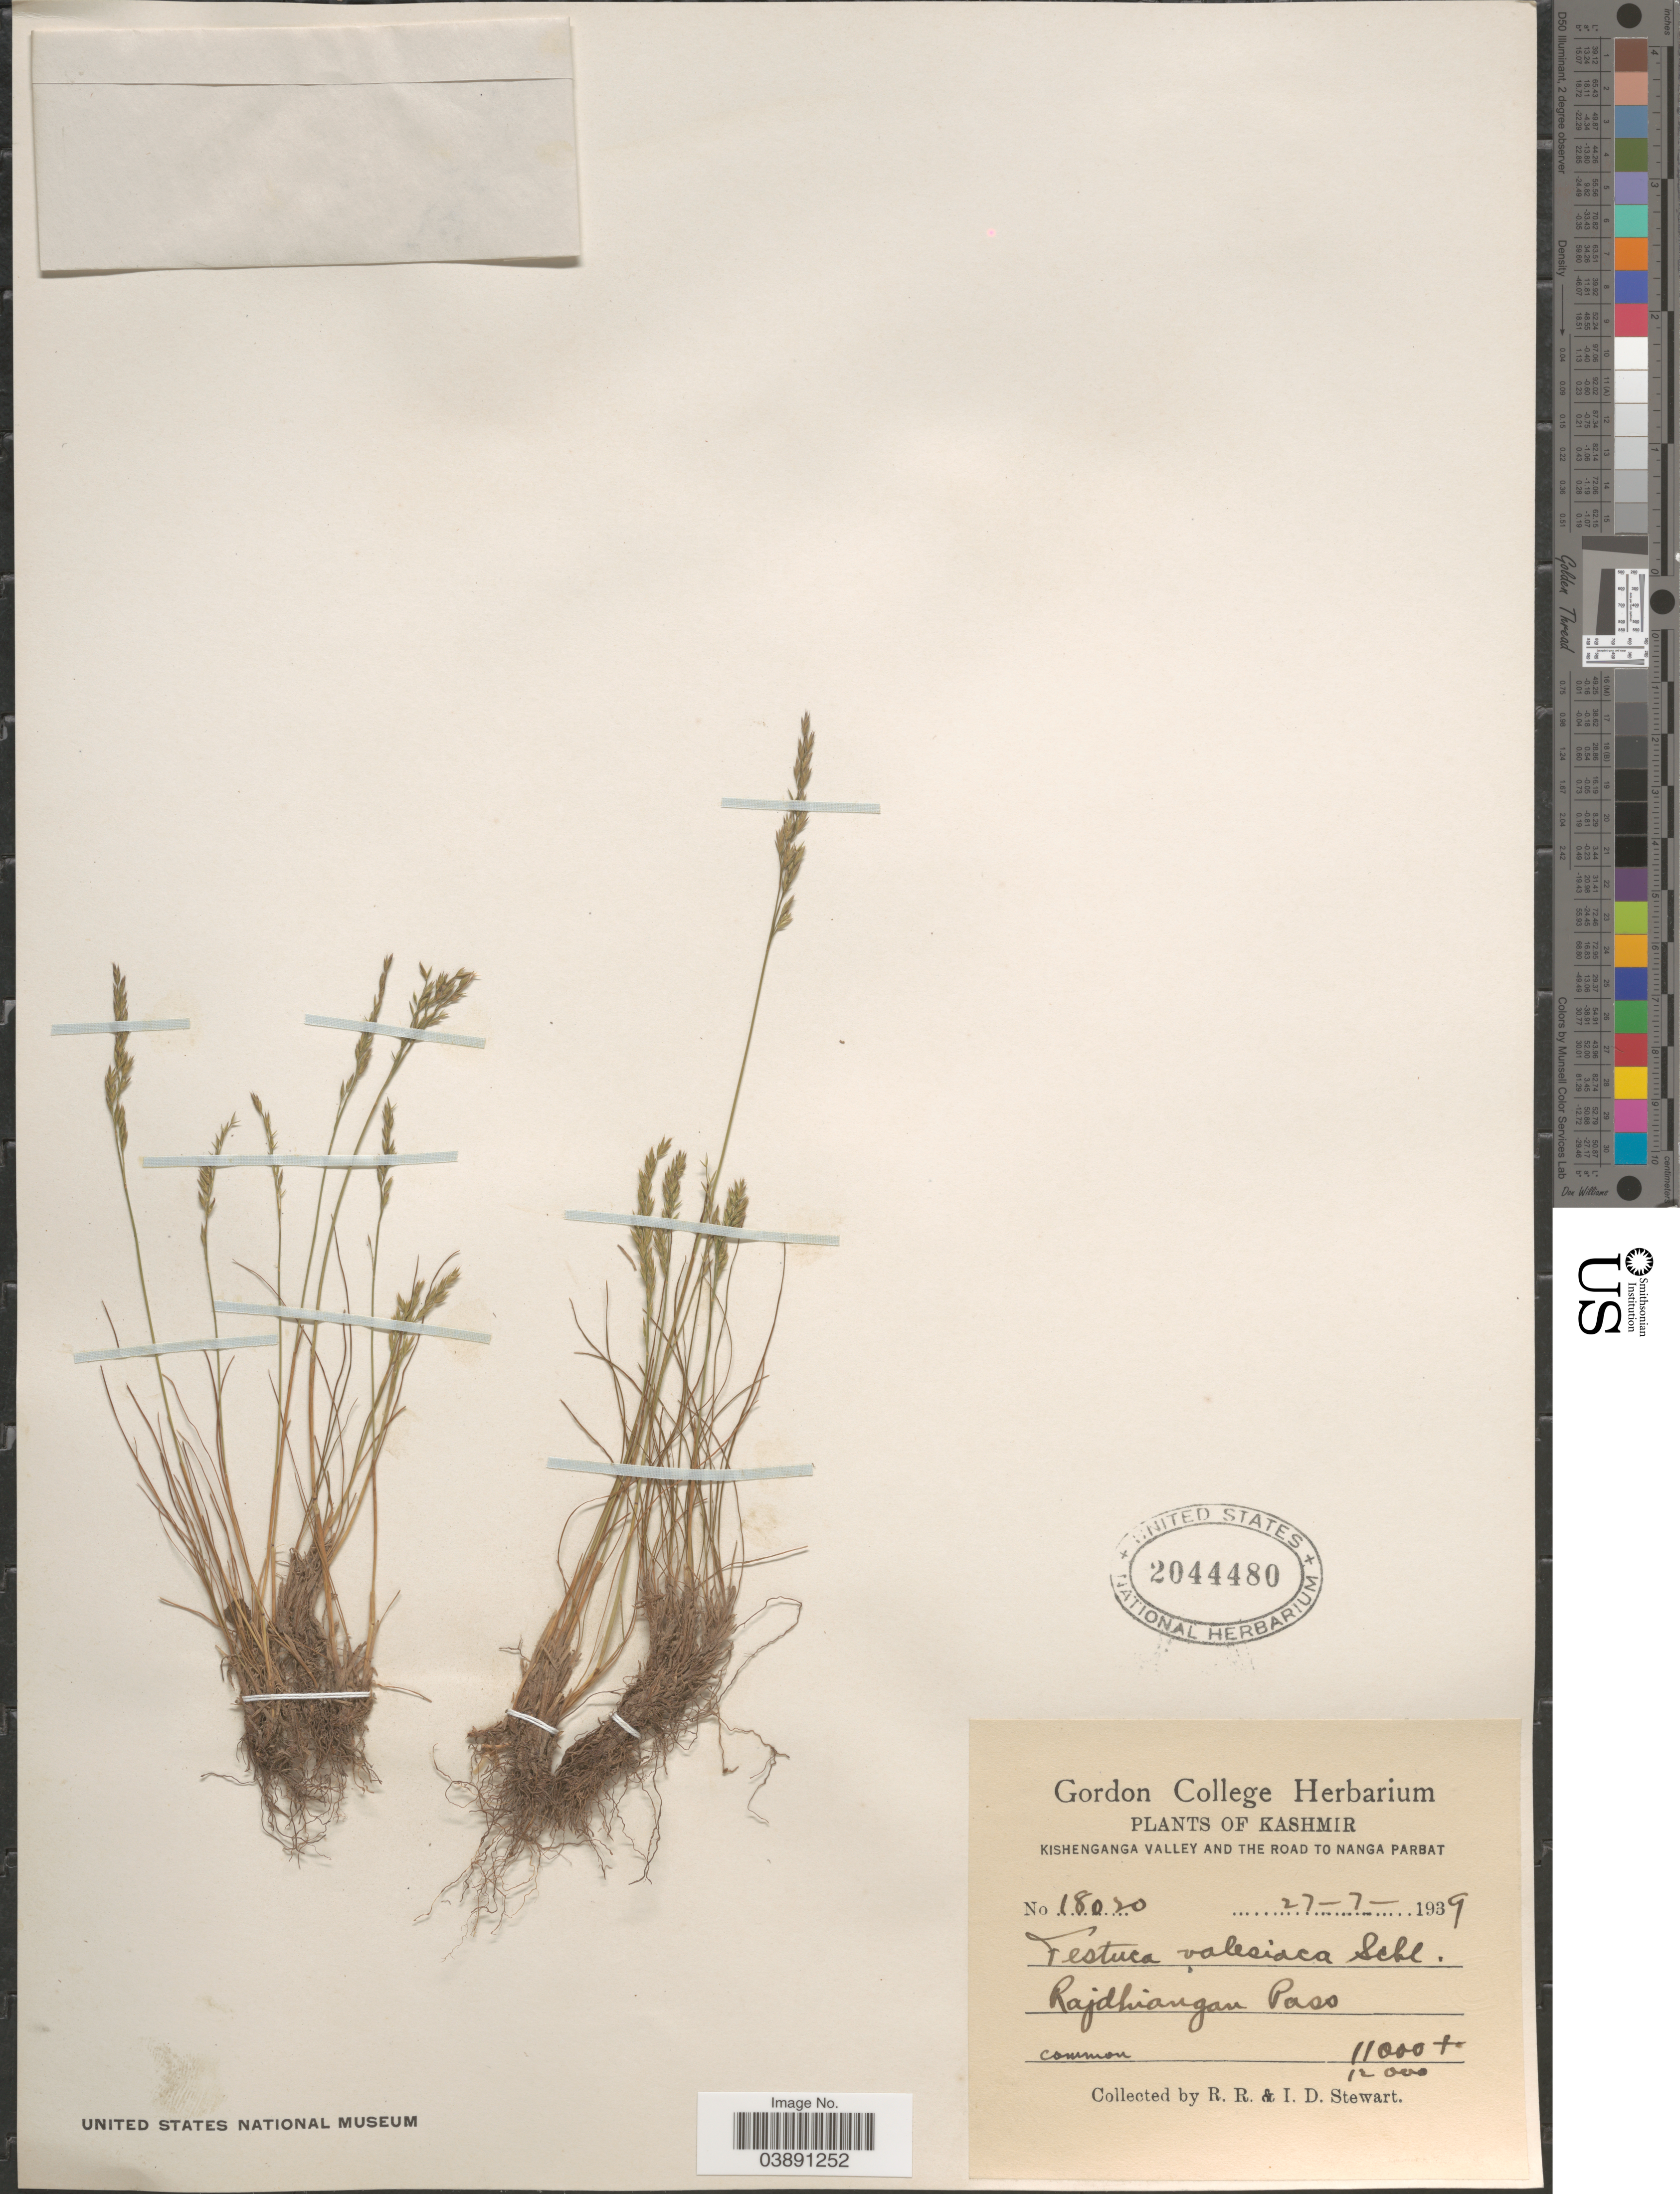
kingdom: Plantae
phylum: Tracheophyta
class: Liliopsida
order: Poales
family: Poaceae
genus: Festuca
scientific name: Festuca valesiaca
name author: Schleich. ex Gaudin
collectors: R. Stewart & I. Stewart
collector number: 18020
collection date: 1939-07-27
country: India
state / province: Jammu and Kashmir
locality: Kashmir. Kishenganga Valley and the road to Nanga Parbat. Rajdhiangan Pass.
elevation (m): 3353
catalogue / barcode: US 2044480